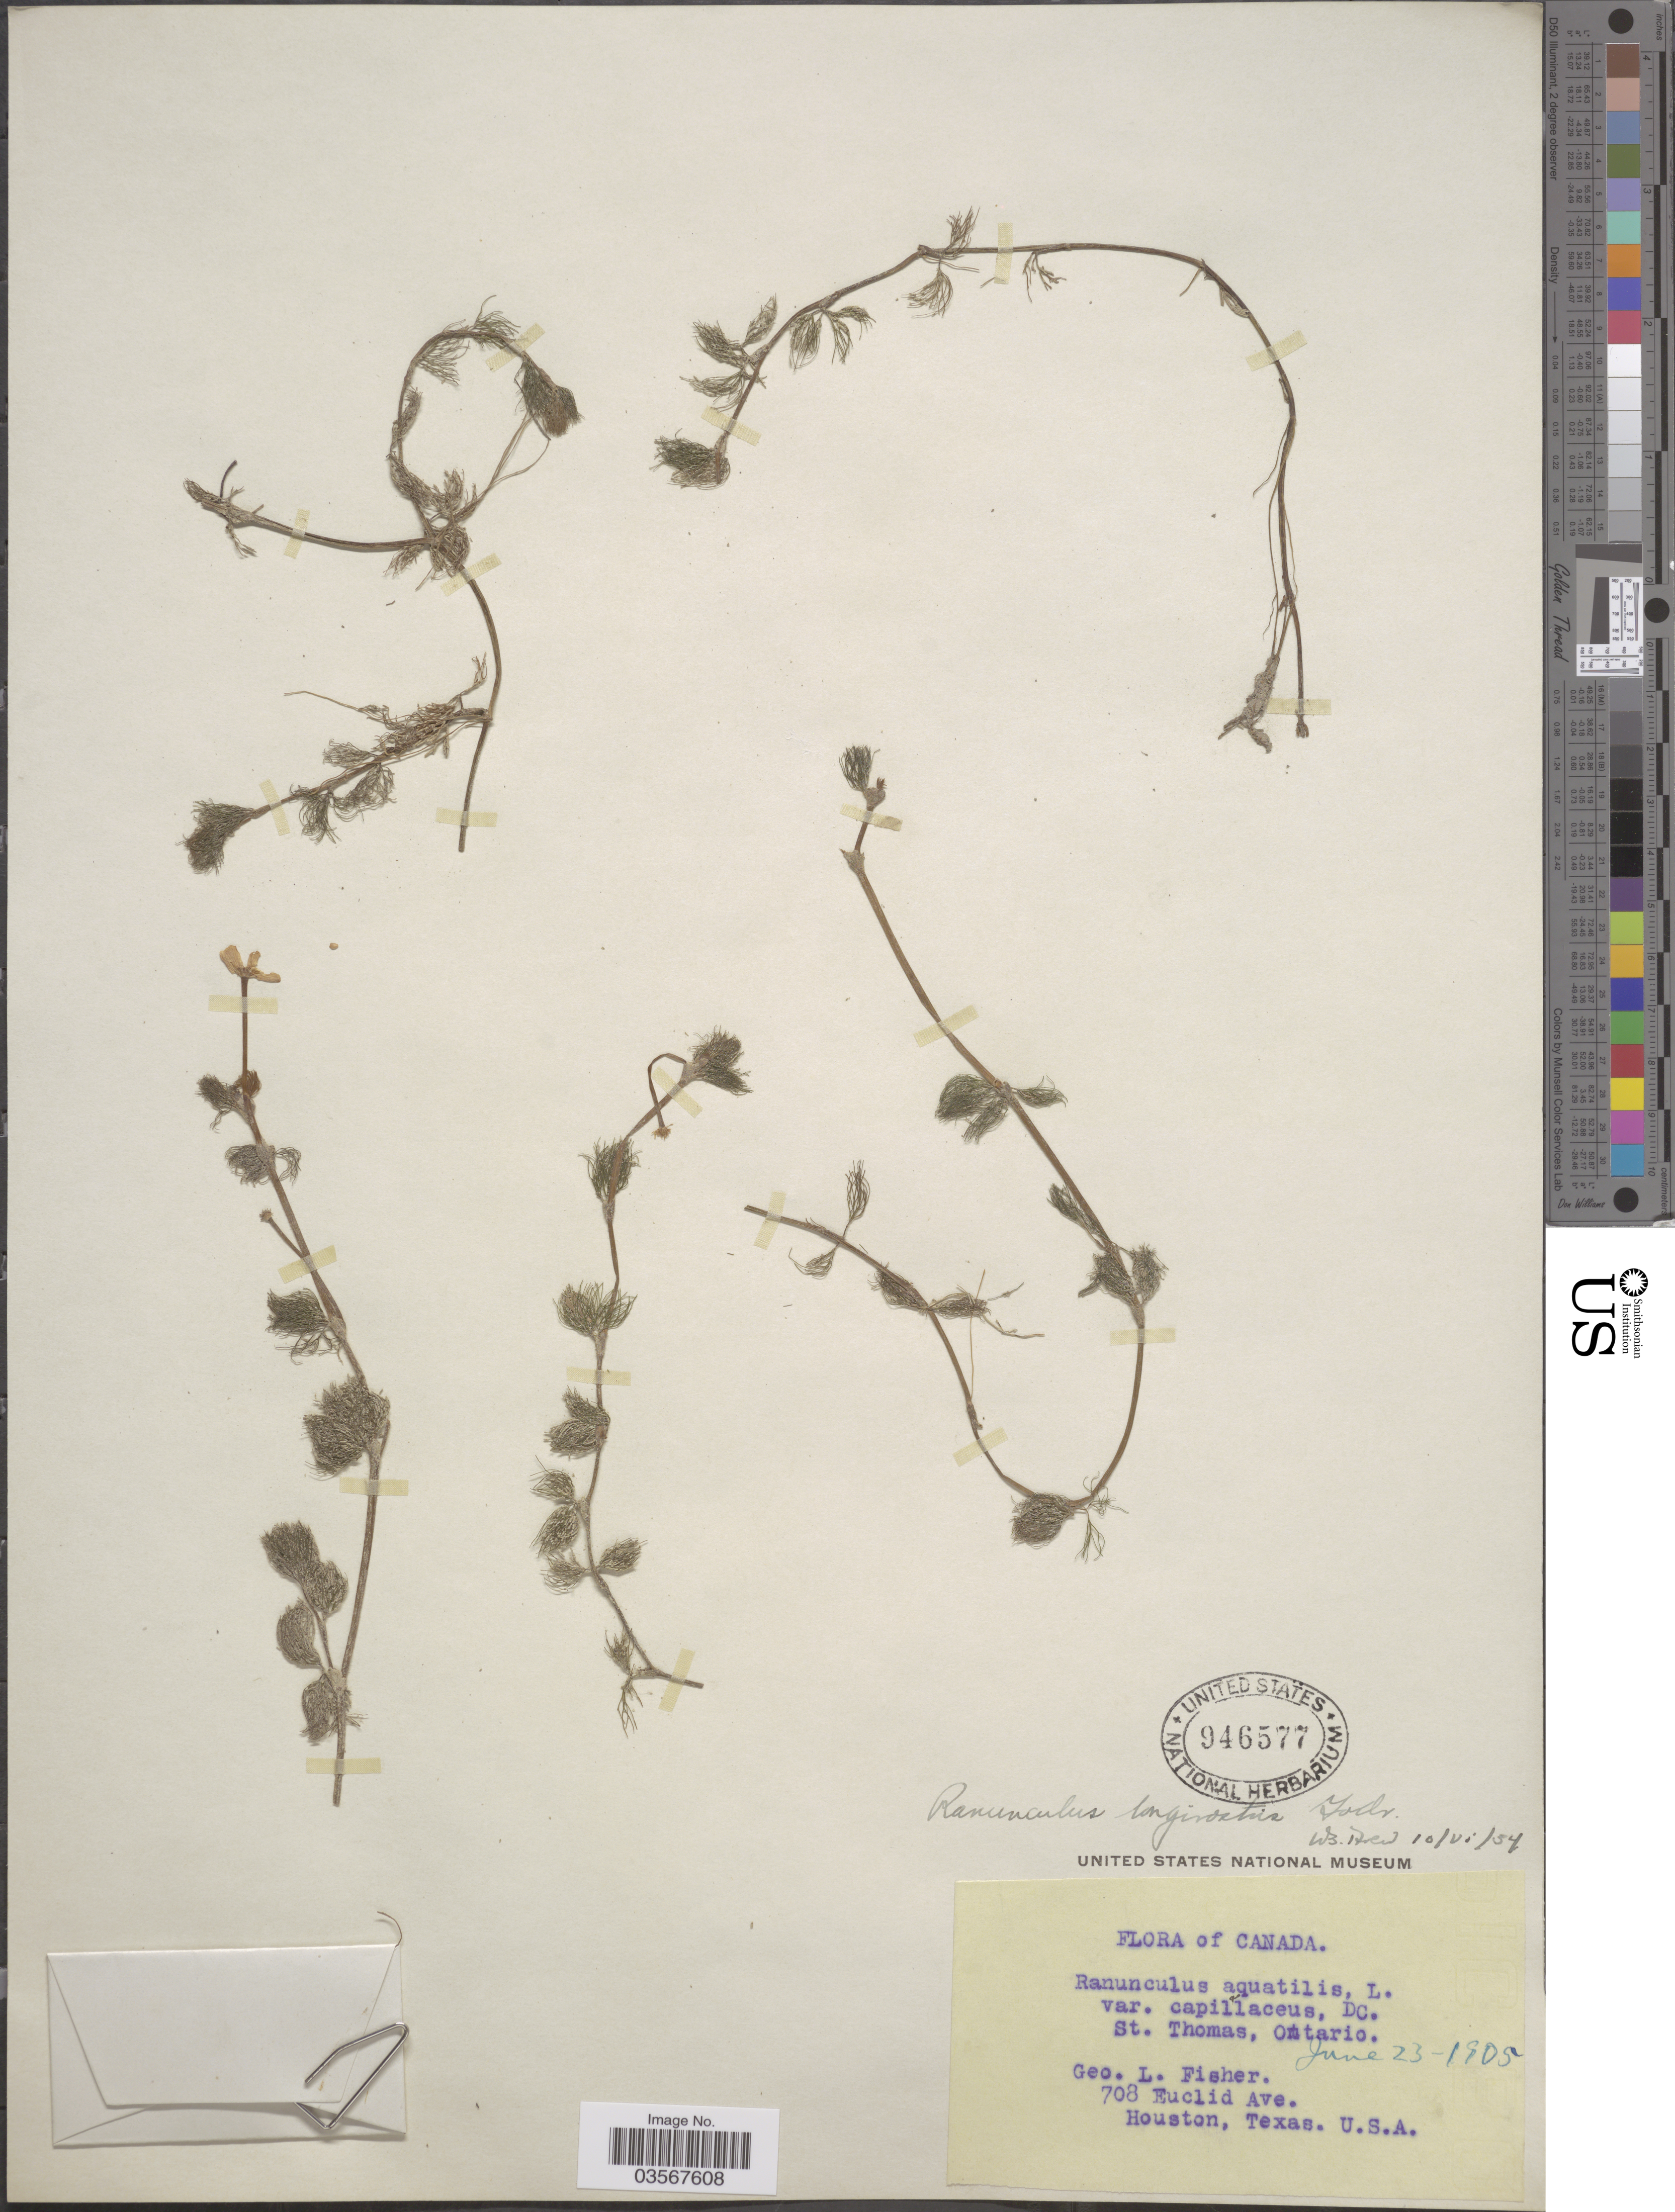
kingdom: Plantae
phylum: Tracheophyta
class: Magnoliopsida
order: Ranunculales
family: Ranunculaceae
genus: Ranunculus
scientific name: Ranunculus longirostris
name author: Godr.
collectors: G. L. Fisher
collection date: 1905-06-23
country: Canada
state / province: Ontario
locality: St. Thomas.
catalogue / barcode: US 946577